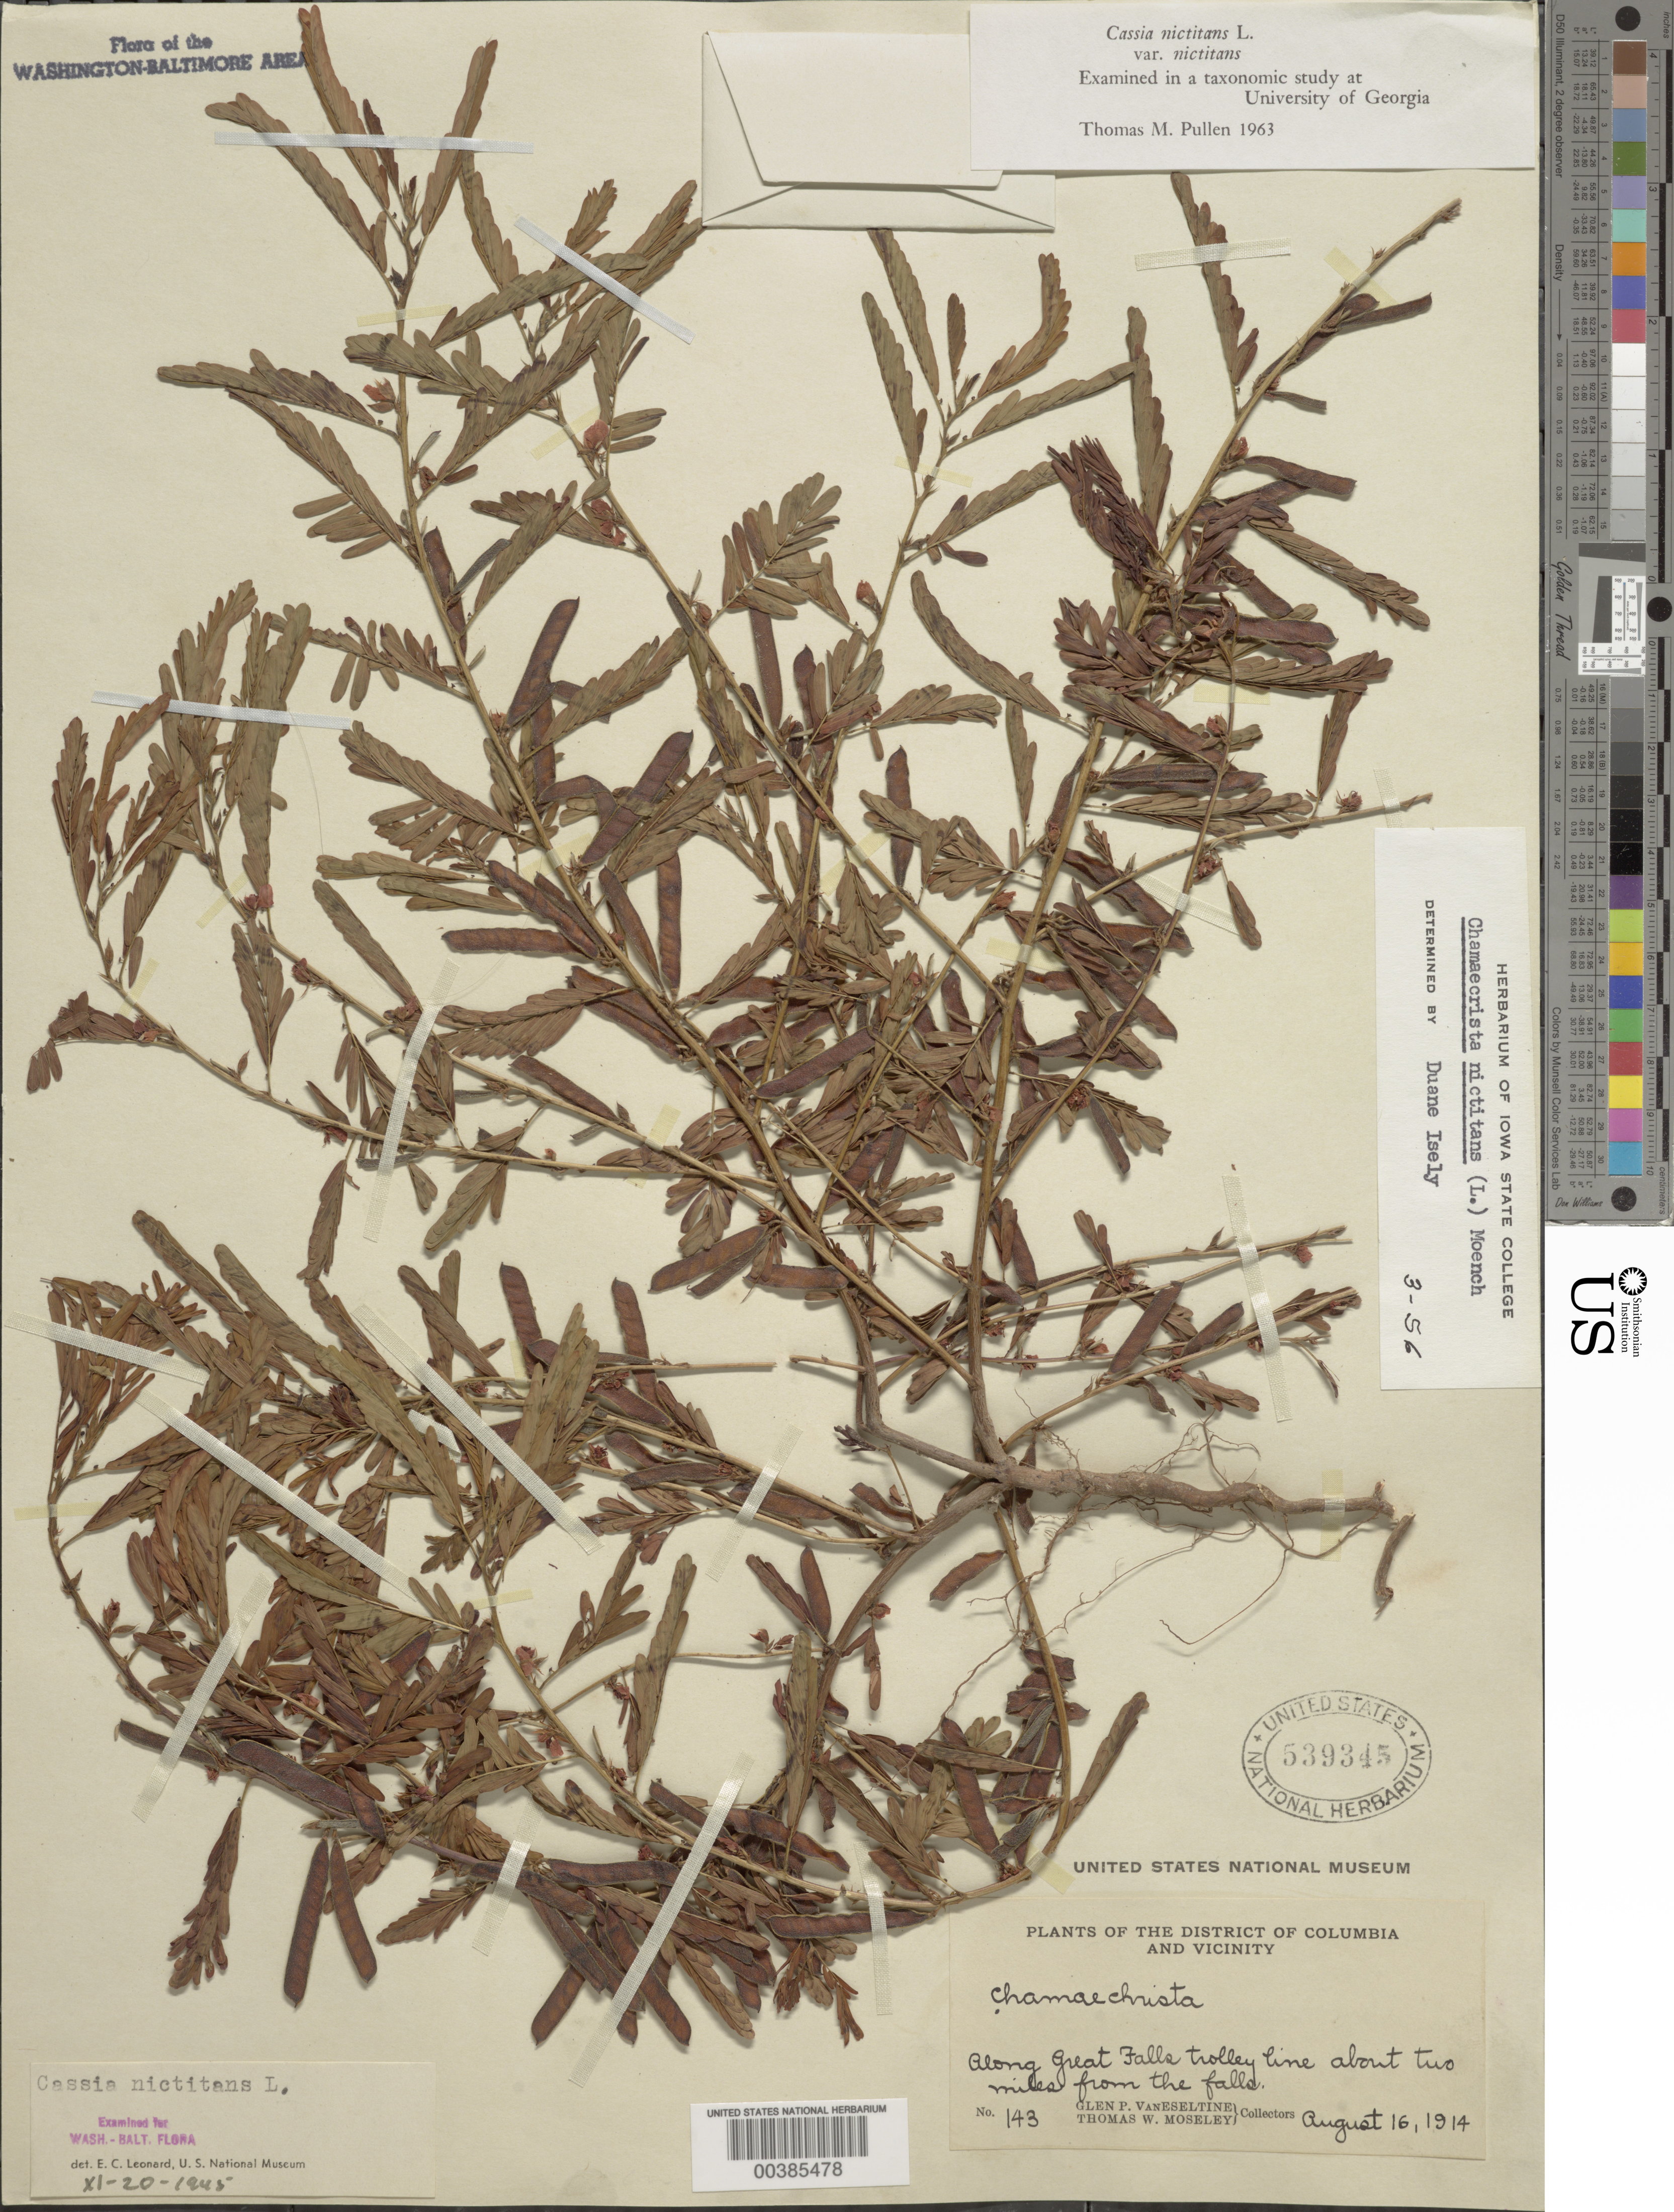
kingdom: Plantae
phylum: Tracheophyta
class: Magnoliopsida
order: Fabales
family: Fabaceae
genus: Chamaecrista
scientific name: Chamaecrista nictitans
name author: (L.) Moench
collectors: G. P. Van Eseltine & T. Moseley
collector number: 143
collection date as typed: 16 Aug 1914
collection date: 1914-08-16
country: United States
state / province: Maryland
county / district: Montgomery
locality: Along Great Falls Trolley Line C. & O. Canal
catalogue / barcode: US 539345